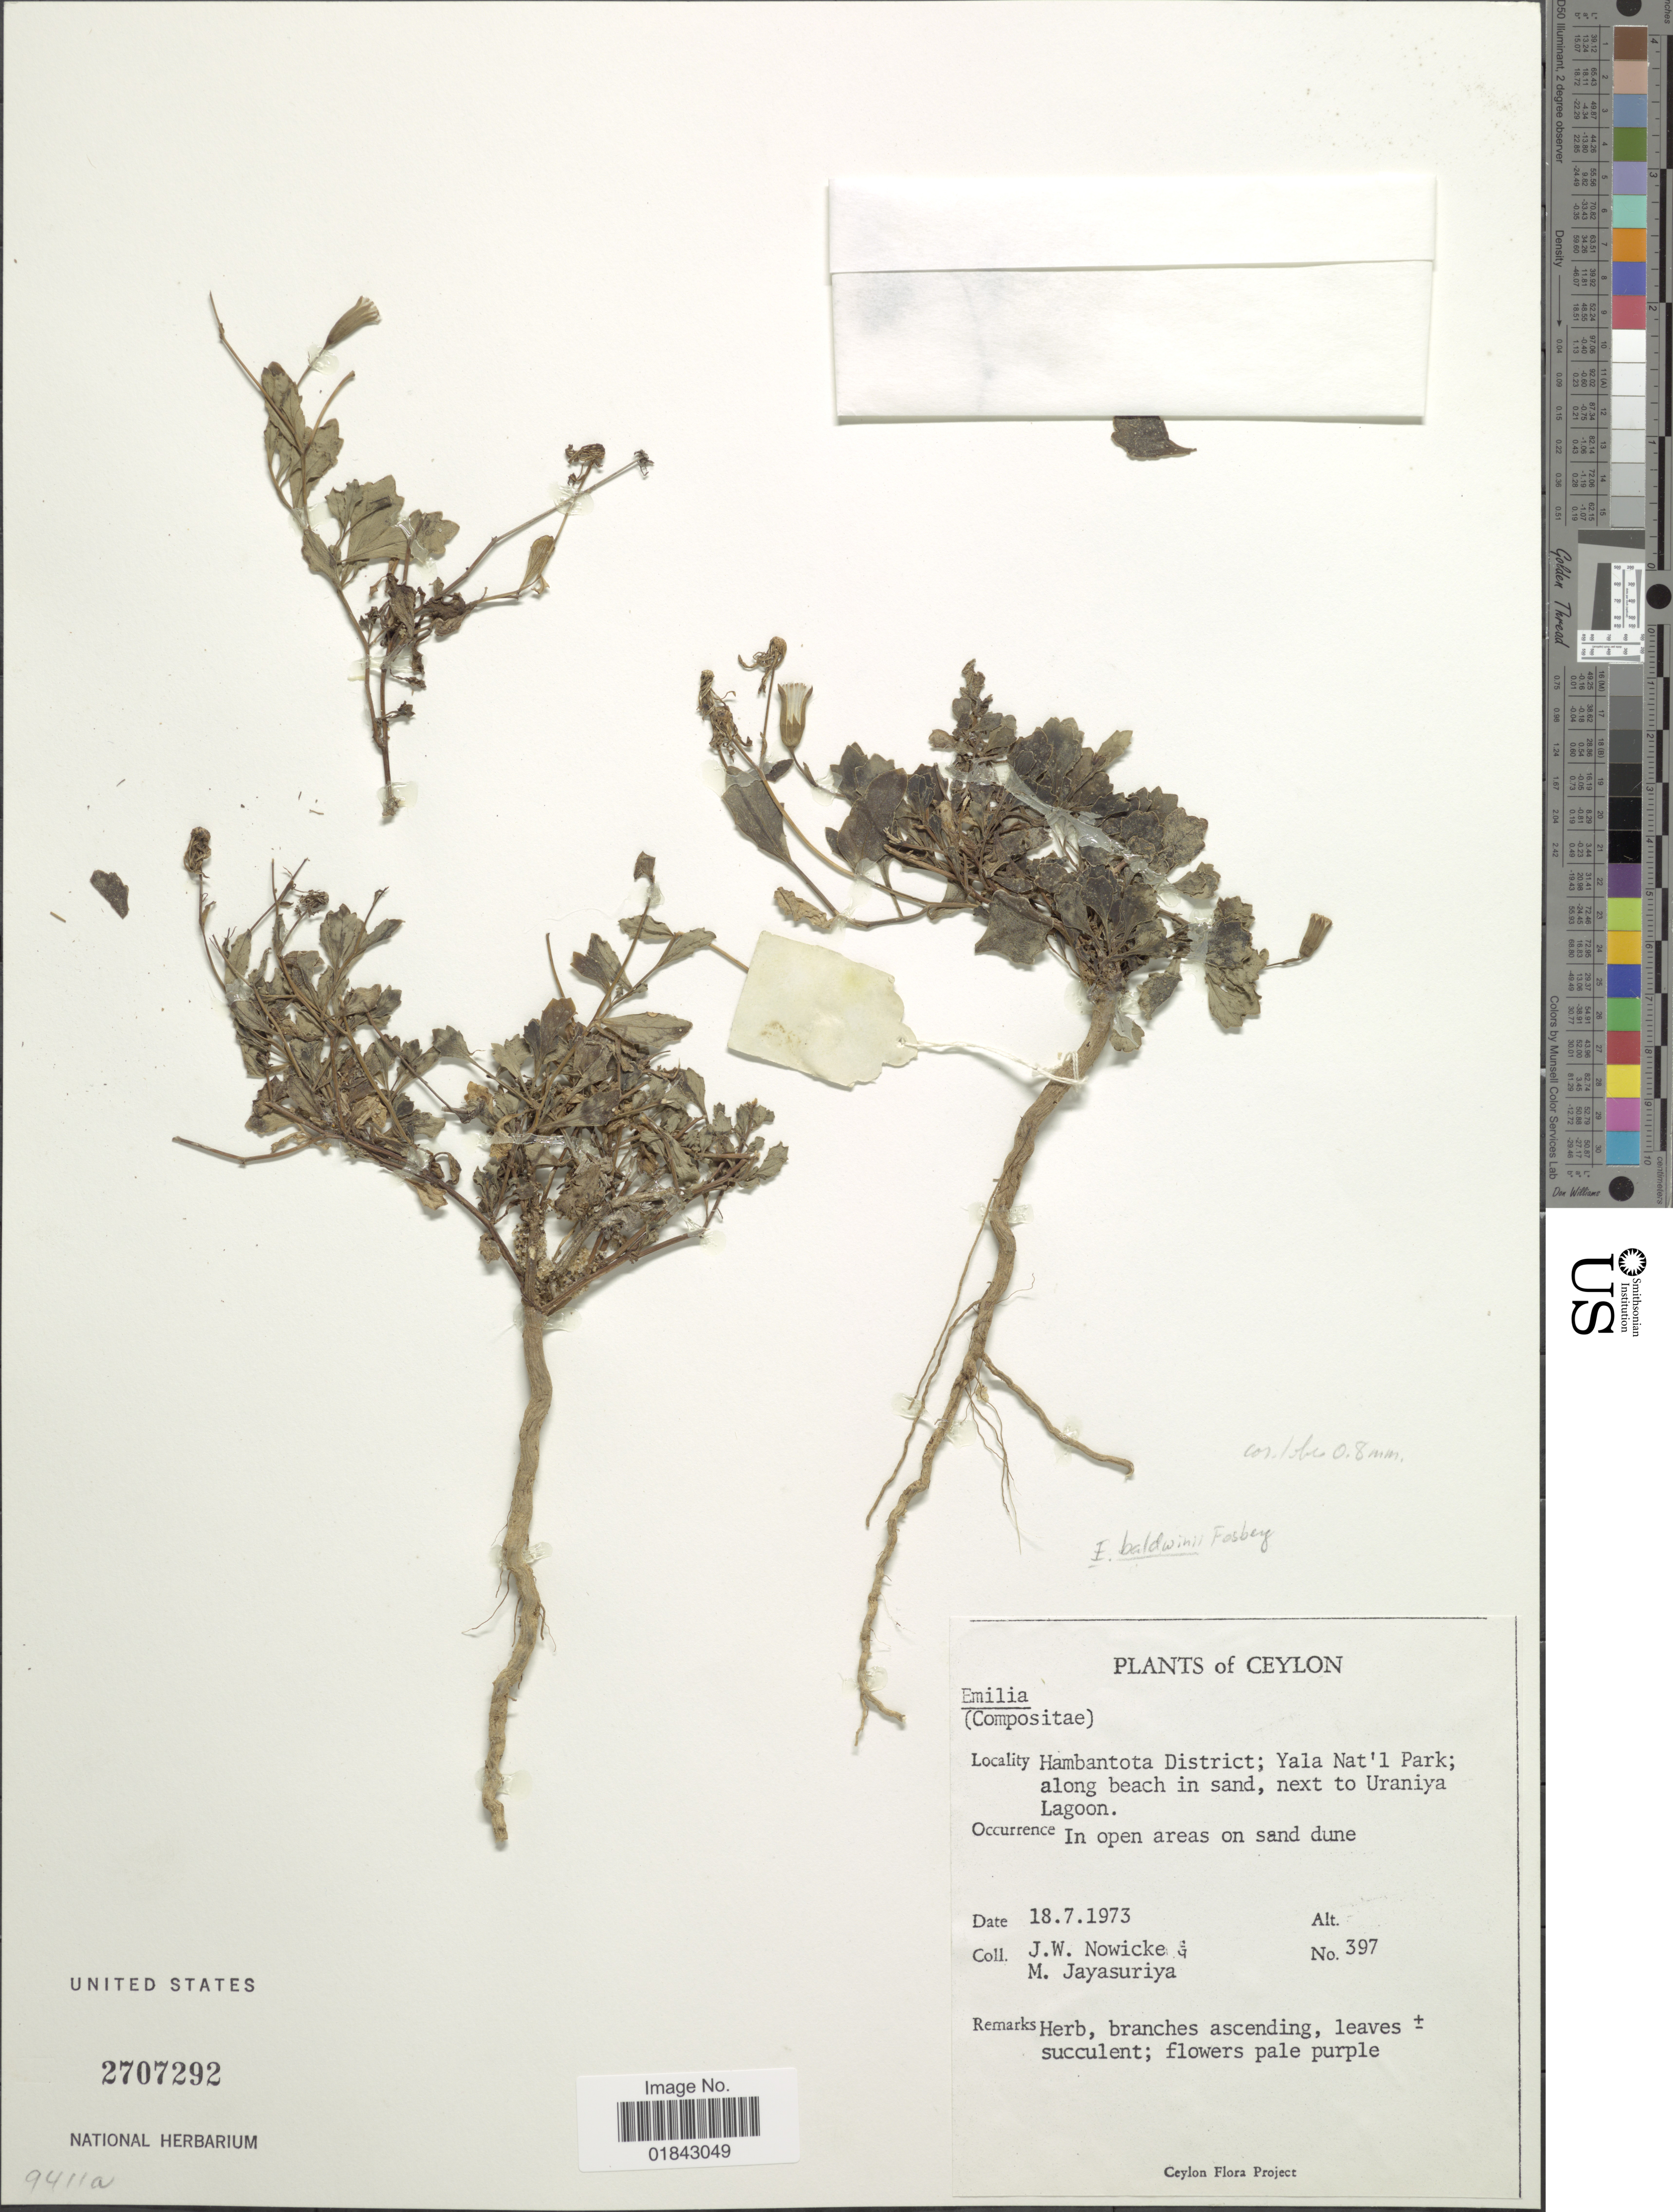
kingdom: Plantae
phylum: Tracheophyta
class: Magnoliopsida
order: Asterales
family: Asteraceae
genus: Emilia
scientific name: Emilia baldwinii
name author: Fosberg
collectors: J. W. Nowicke & M. Jayasuriya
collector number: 397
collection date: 1973-07-18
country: Sri Lanka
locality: Hambantota District; Yala Nat'l Park; along beach in sand, next to Uraniya Lagoon, in open areas on sand dune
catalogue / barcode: US 2707292